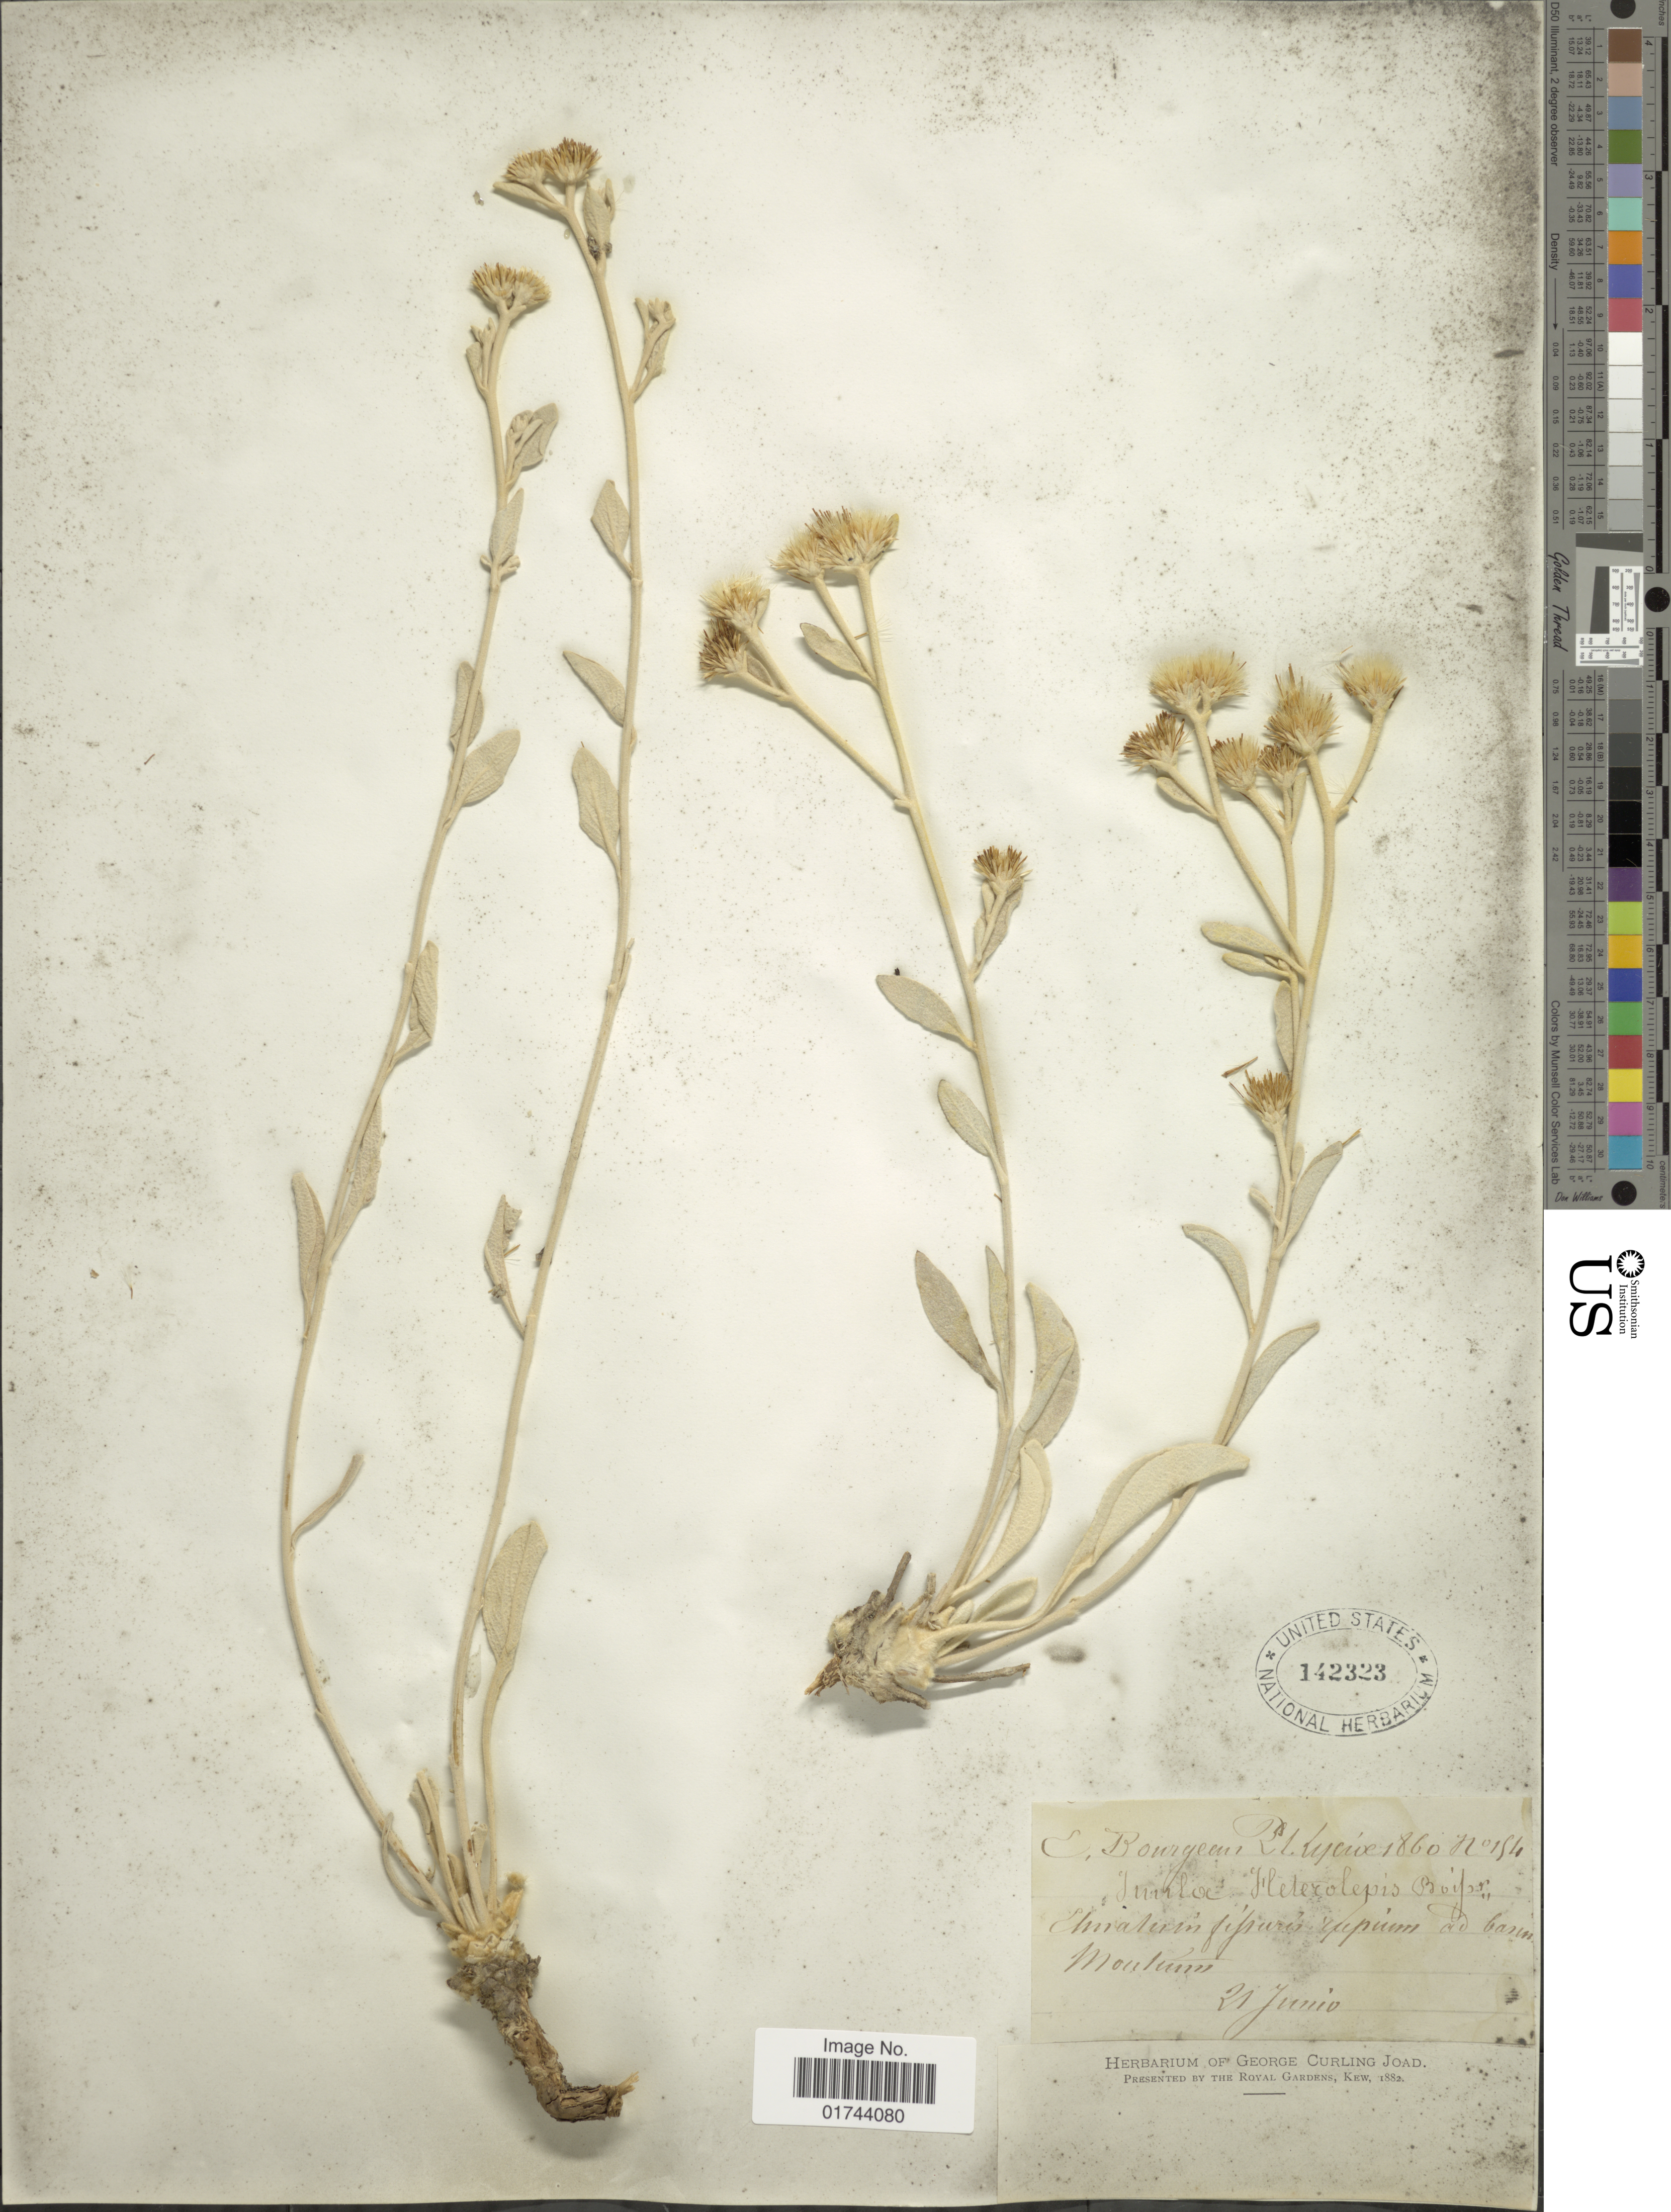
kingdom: Plantae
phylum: Tracheophyta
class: Magnoliopsida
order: Asterales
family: Asteraceae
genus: Inula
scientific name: Inula heterolepis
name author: Boiss.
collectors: E. Bourgeau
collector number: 184*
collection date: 1860-06-21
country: Turkey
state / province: Antalya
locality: Elmalu Montium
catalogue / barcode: US 142323